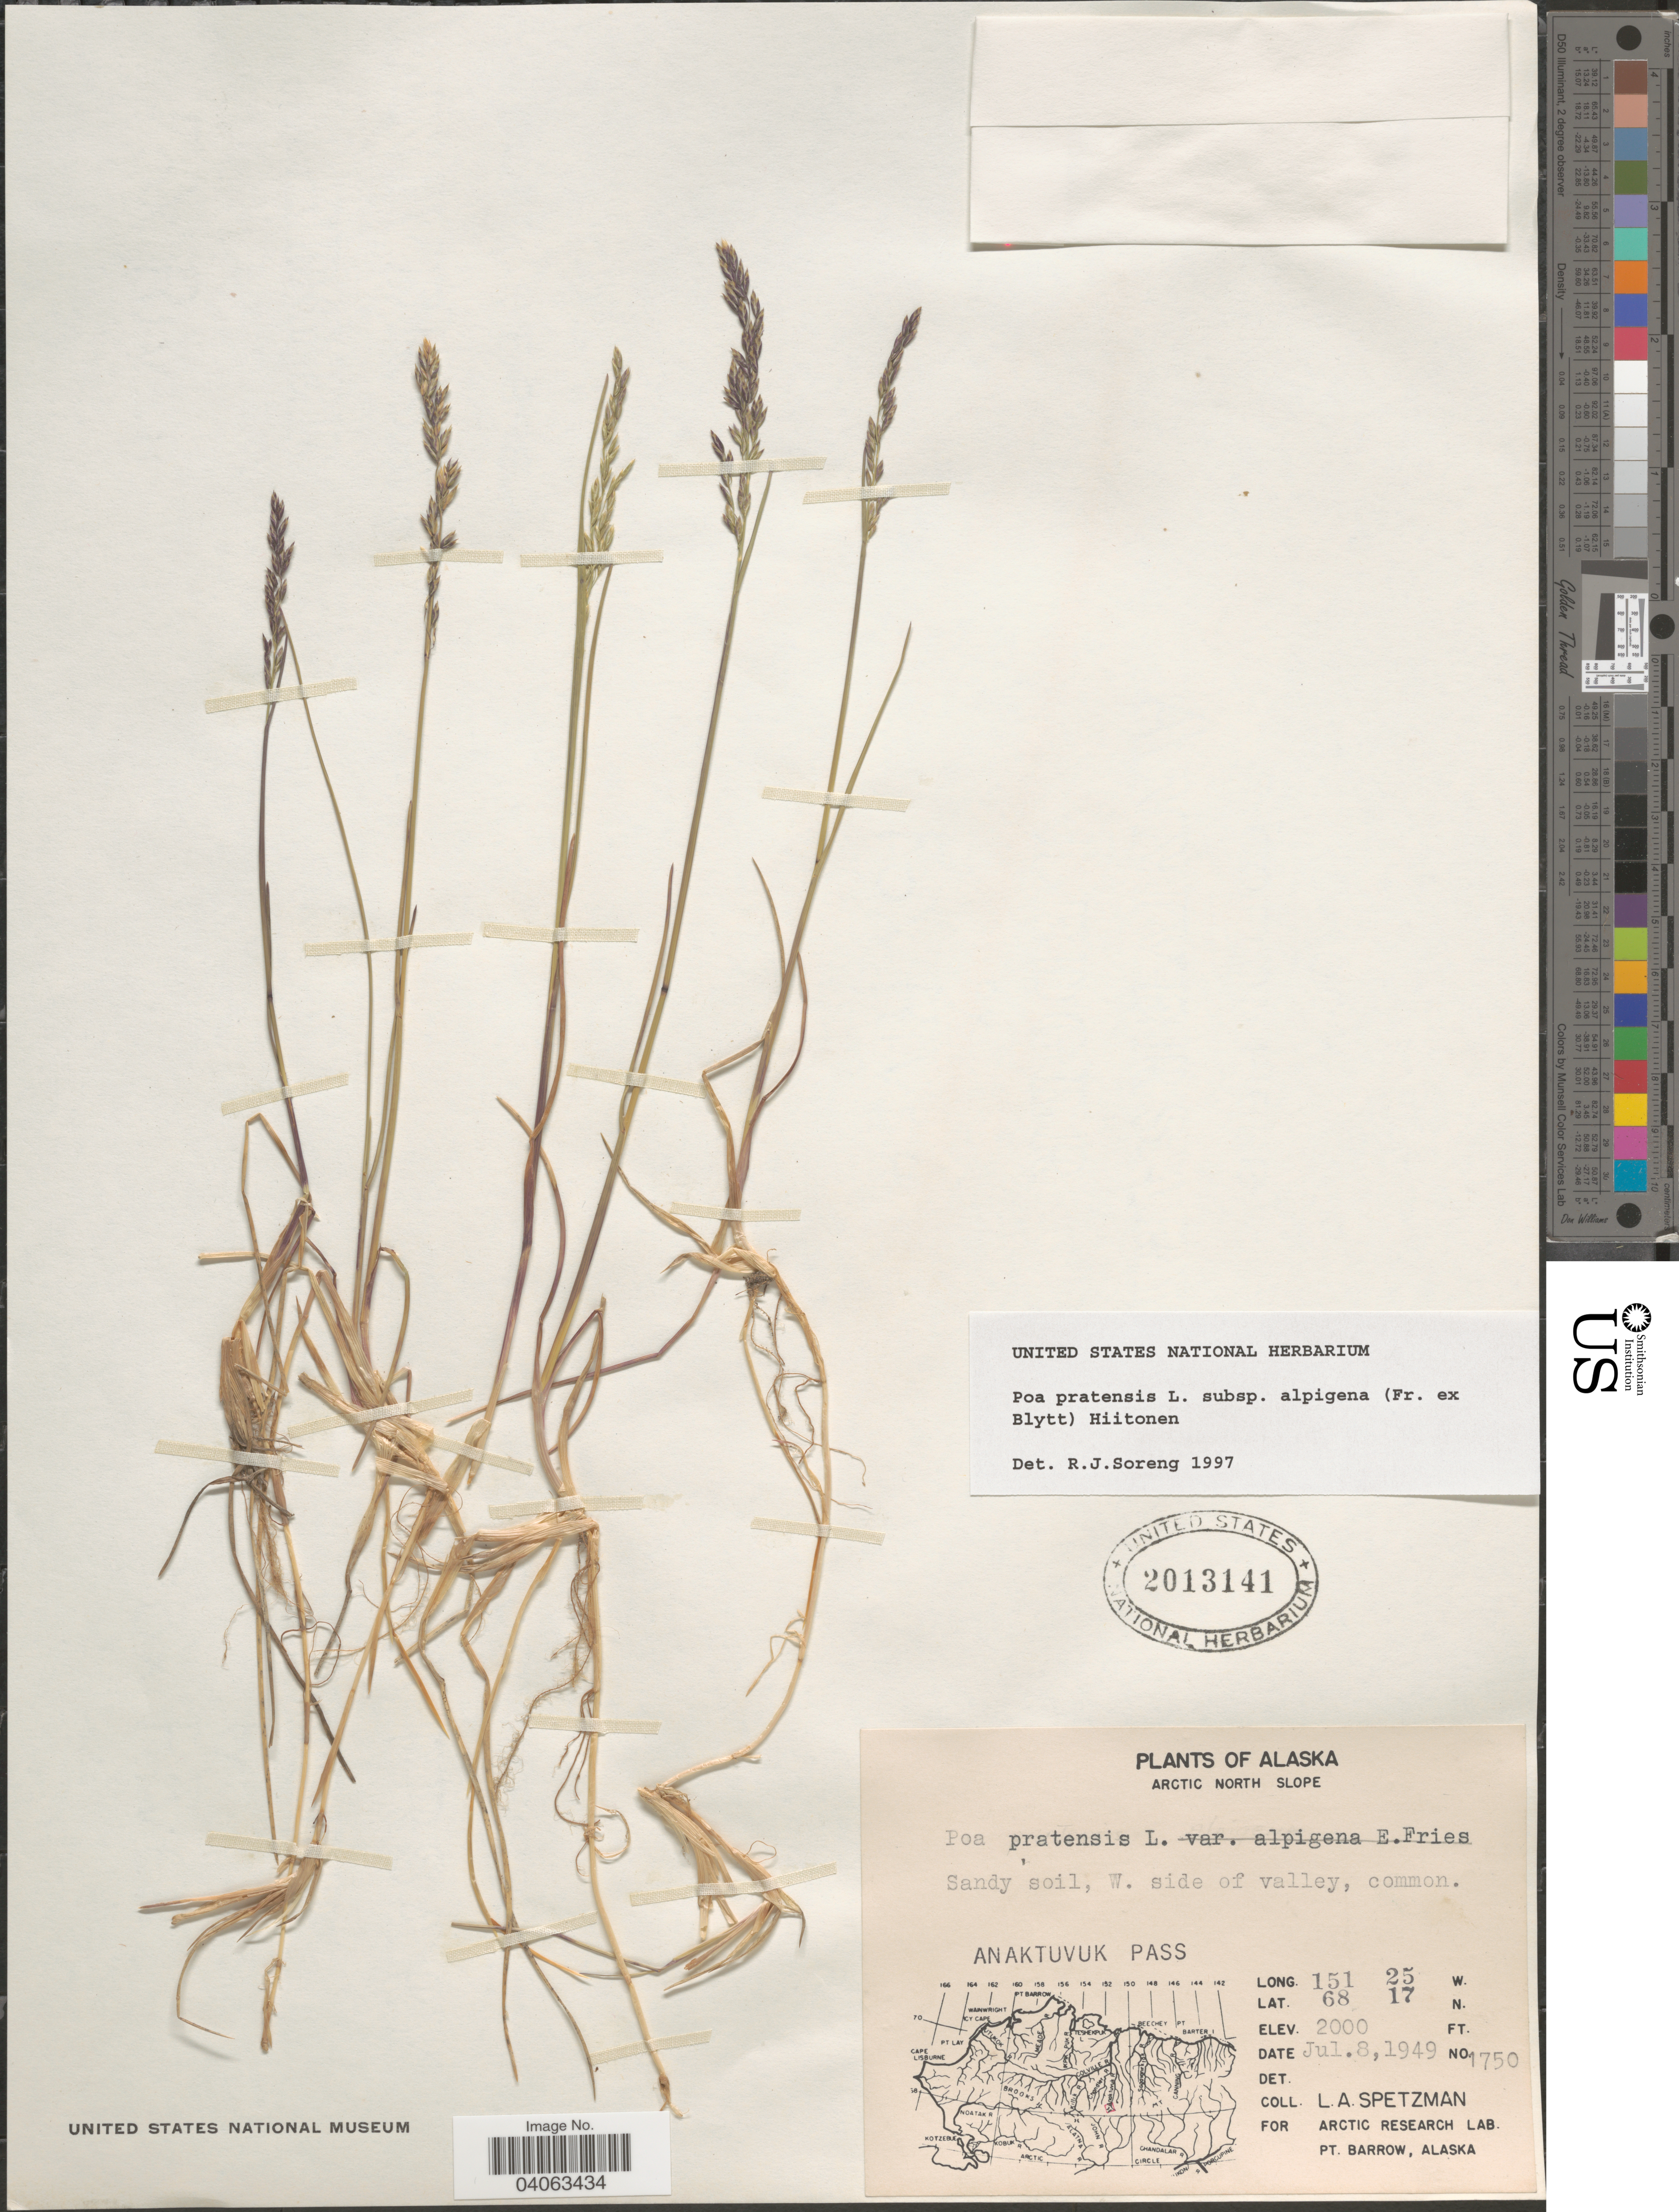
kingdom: Plantae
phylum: Tracheophyta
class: Liliopsida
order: Poales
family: Poaceae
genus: Poa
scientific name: Poa pratensis subsp. alpigena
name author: (Lindm.) Hiitonen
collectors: L. Spetzman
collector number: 1750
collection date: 1949-07-08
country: United States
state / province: Alaska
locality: Arctic North Slope. Sandy soil, W. side of valley. Anaktuvuk Pass.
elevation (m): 610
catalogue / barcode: US 2013141